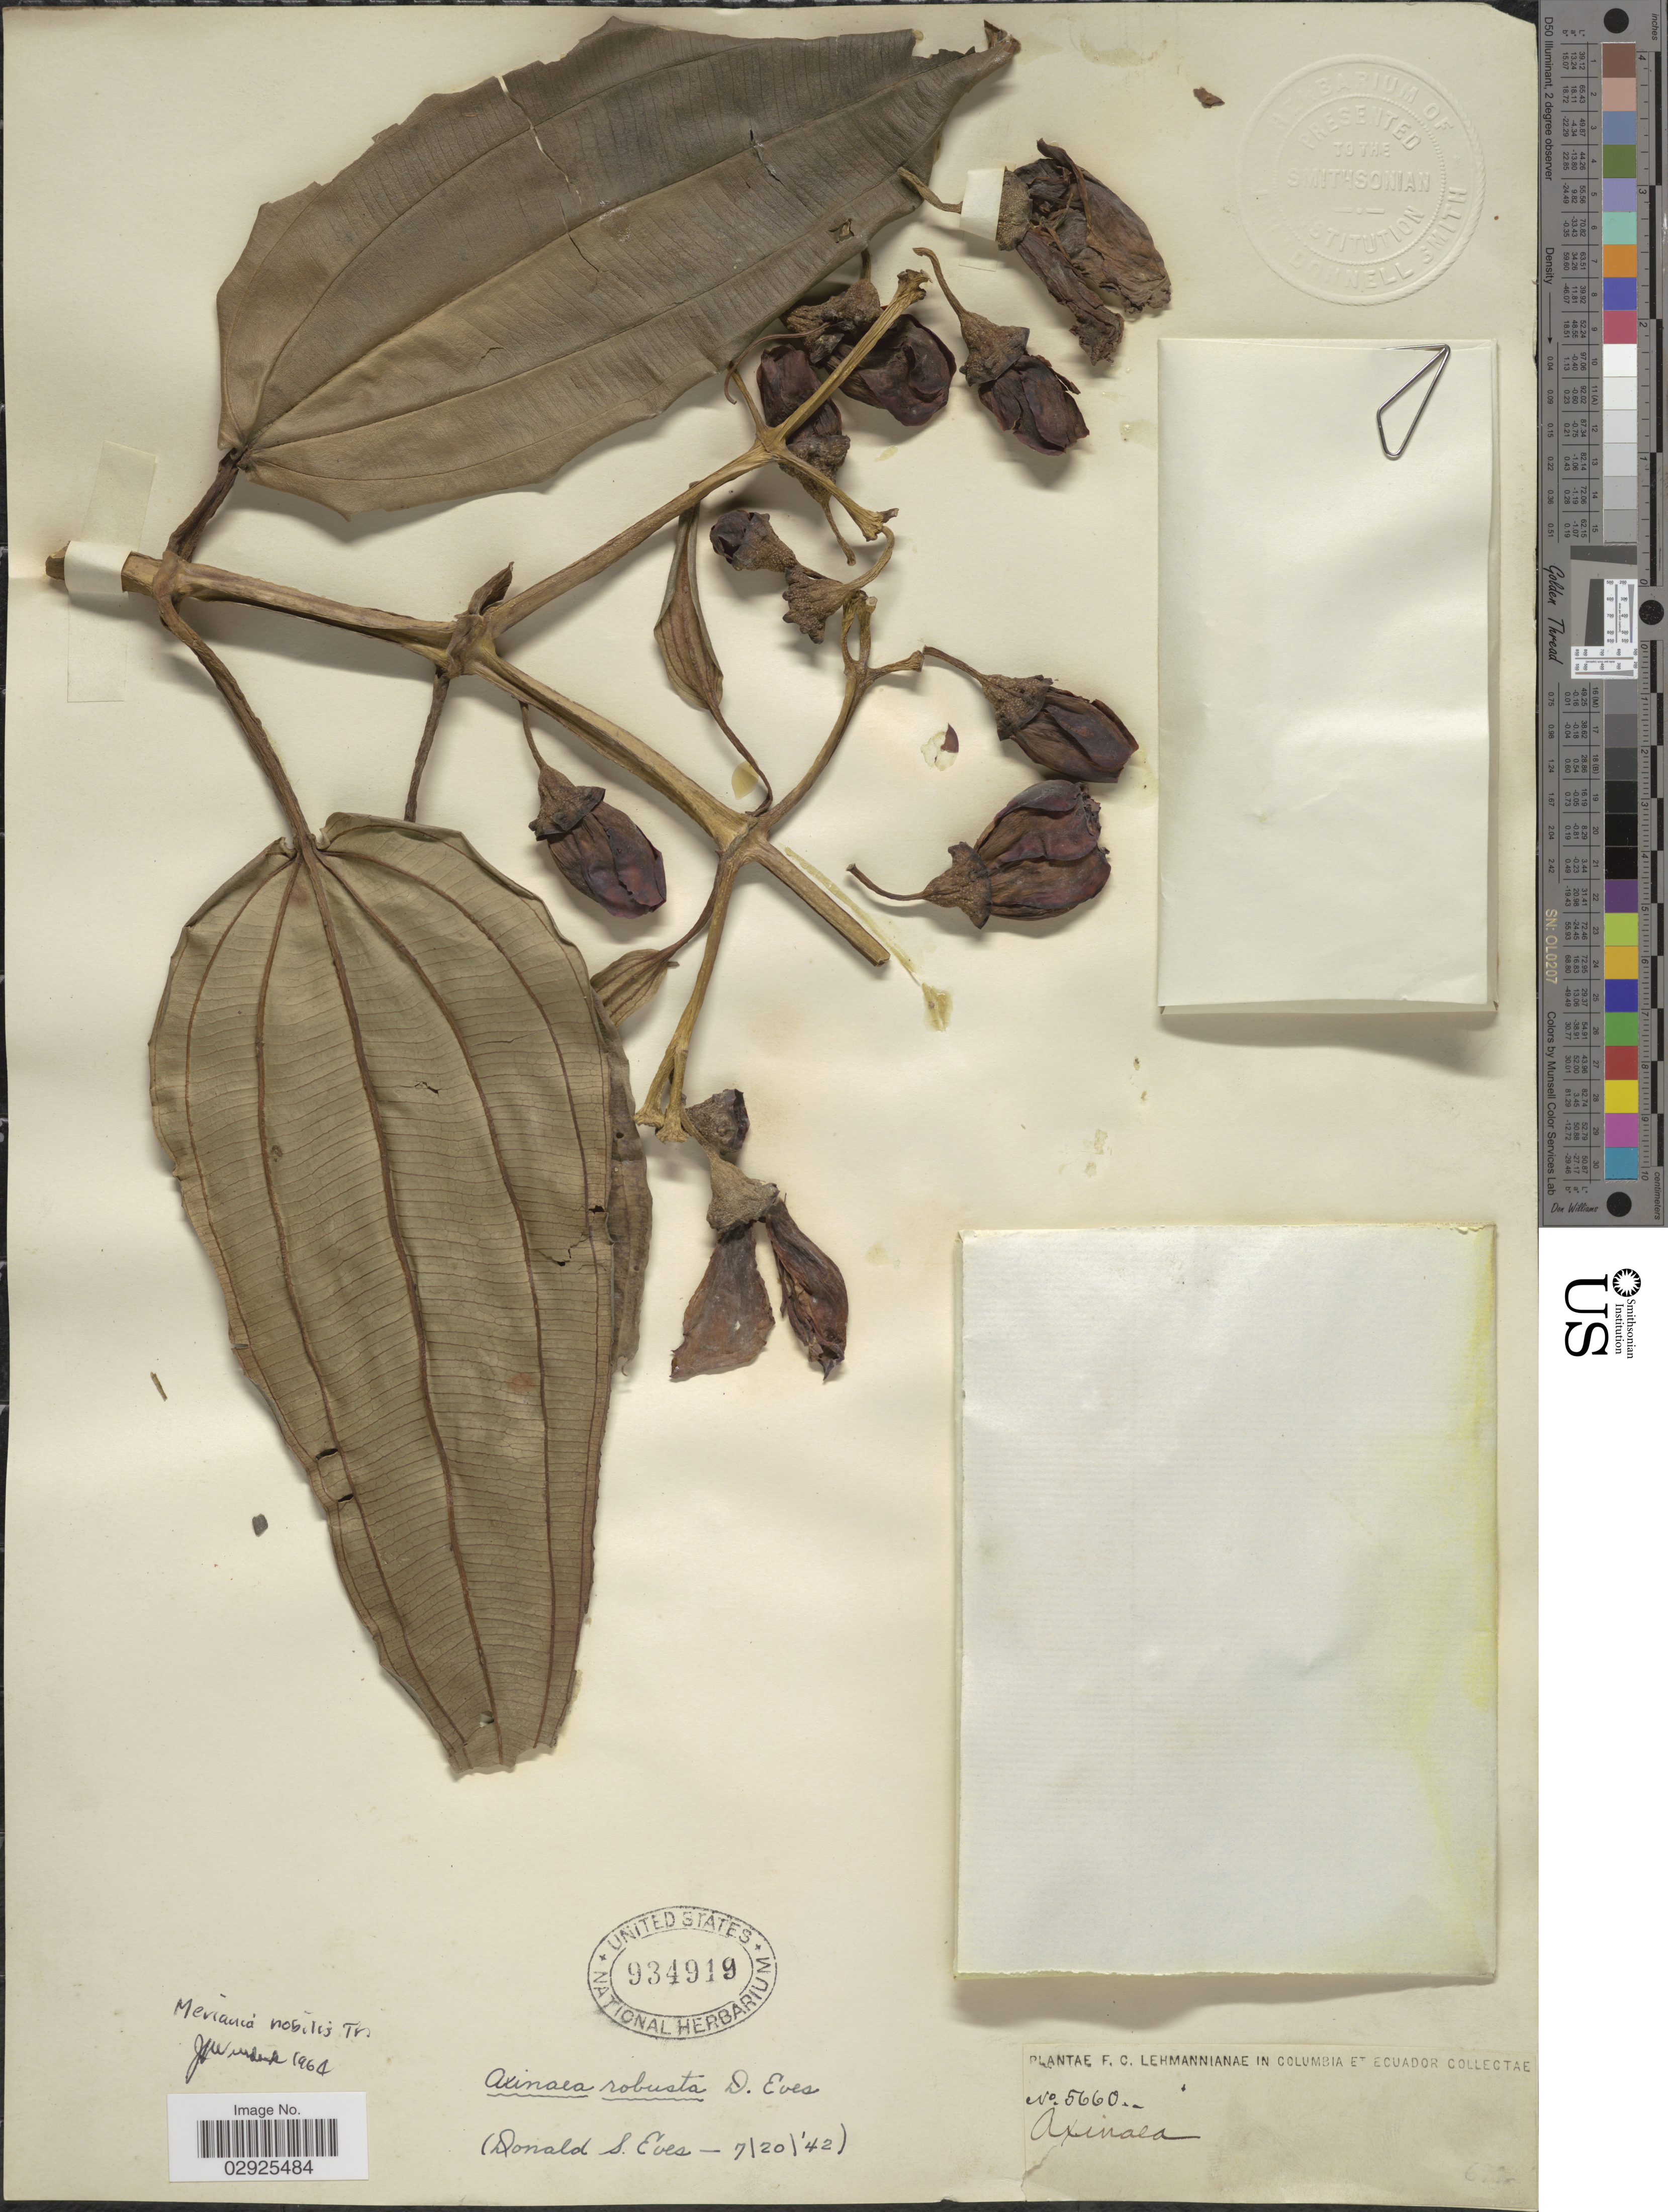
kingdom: Plantae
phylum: Tracheophyta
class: Magnoliopsida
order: Myrtales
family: Melastomataceae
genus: Meriania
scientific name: Meriania nobilis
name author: Triana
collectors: F. C. Lehmann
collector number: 5660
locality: Columbia Et Ecuador.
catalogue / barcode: US 934919